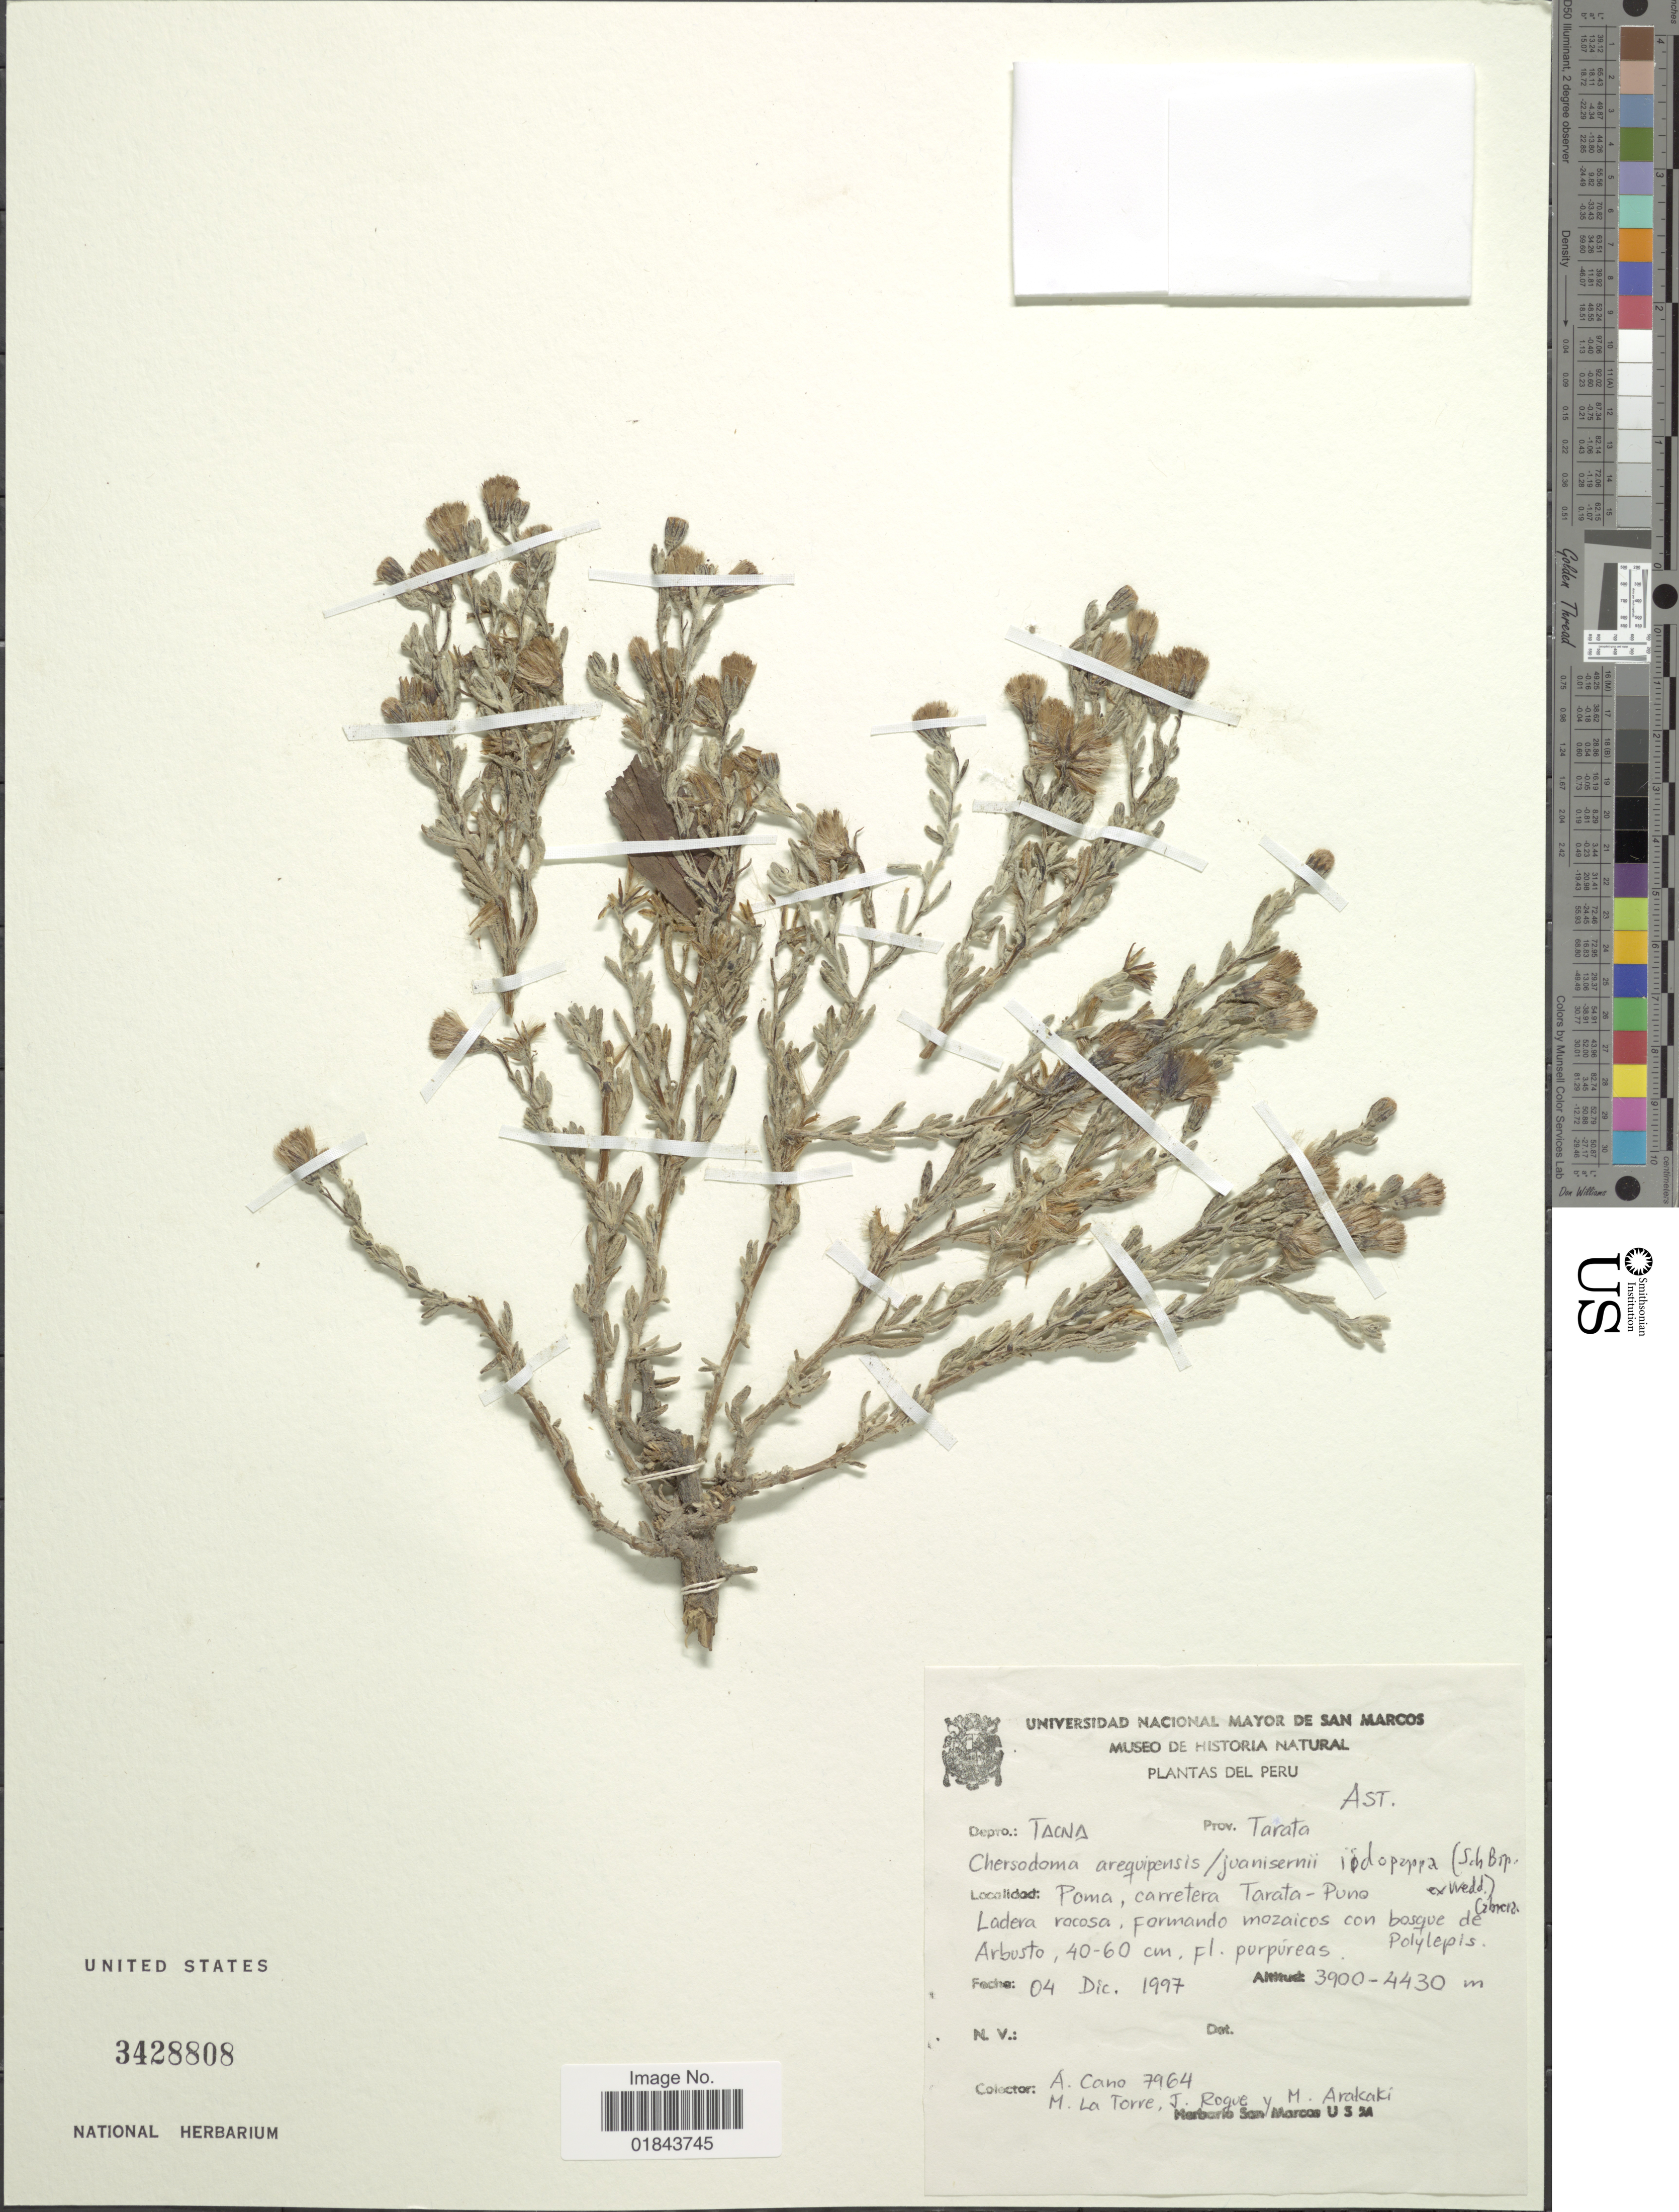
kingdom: Plantae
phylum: Tracheophyta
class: Magnoliopsida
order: Asterales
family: Asteraceae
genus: Chersodoma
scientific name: Chersodoma jodopappa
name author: (Sch. Bip.) Cabrera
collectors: A. Cano, M. Torre, J. Rogue & M. Arakaki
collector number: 7964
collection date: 1997-12-04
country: Peru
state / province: Tacna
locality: Depto.: Tacna. Prov. Tarata. Poma, carretera Tarata-Puno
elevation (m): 3900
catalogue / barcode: US 3428808